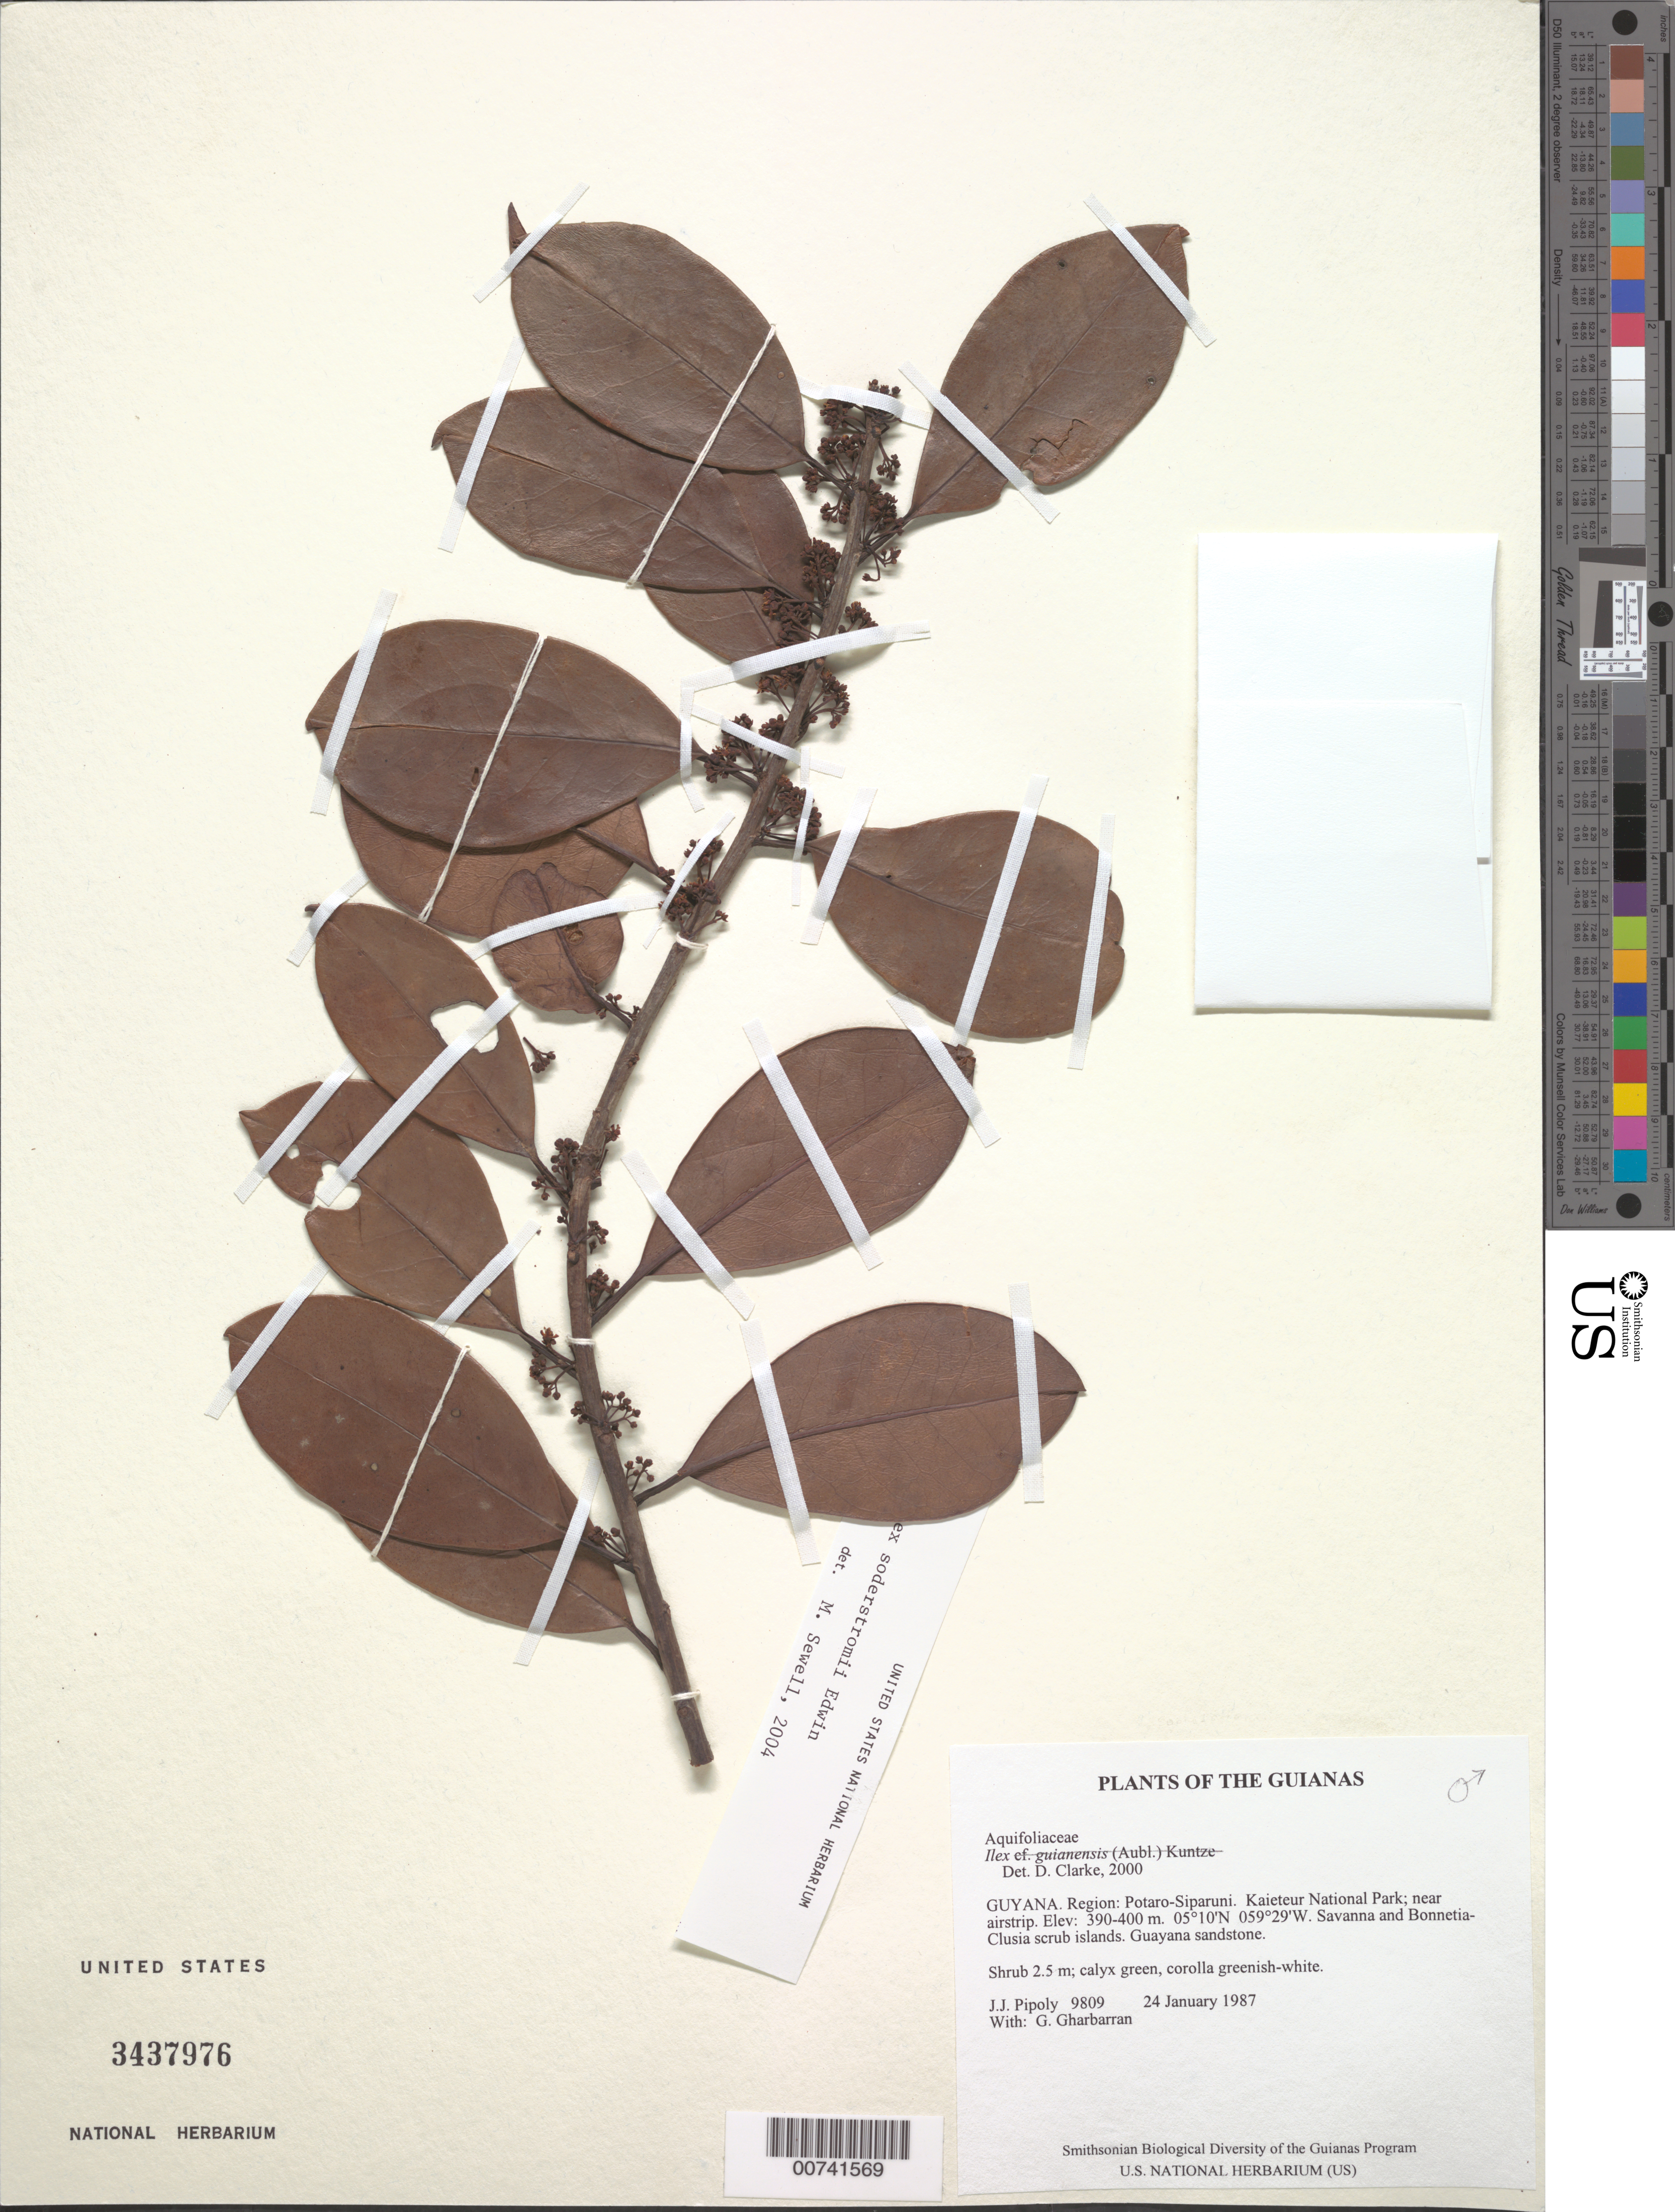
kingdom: Plantae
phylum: Tracheophyta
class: Magnoliopsida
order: Aquifoliales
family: Aquifoliaceae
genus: Ilex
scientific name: Ilex fanshawei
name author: Edwin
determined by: Barriera, Gabrielle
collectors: J. J. Pipoly & G. Gharbarran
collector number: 9809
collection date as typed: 24 January 1987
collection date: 1987-01-24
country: Guyana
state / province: Potaro-Siparuni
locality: Kaieteur National Park; near airstrip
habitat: Savanna and Bonnetia-Clusia scrub islands. Guayana sandstone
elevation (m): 390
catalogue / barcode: US 3437976